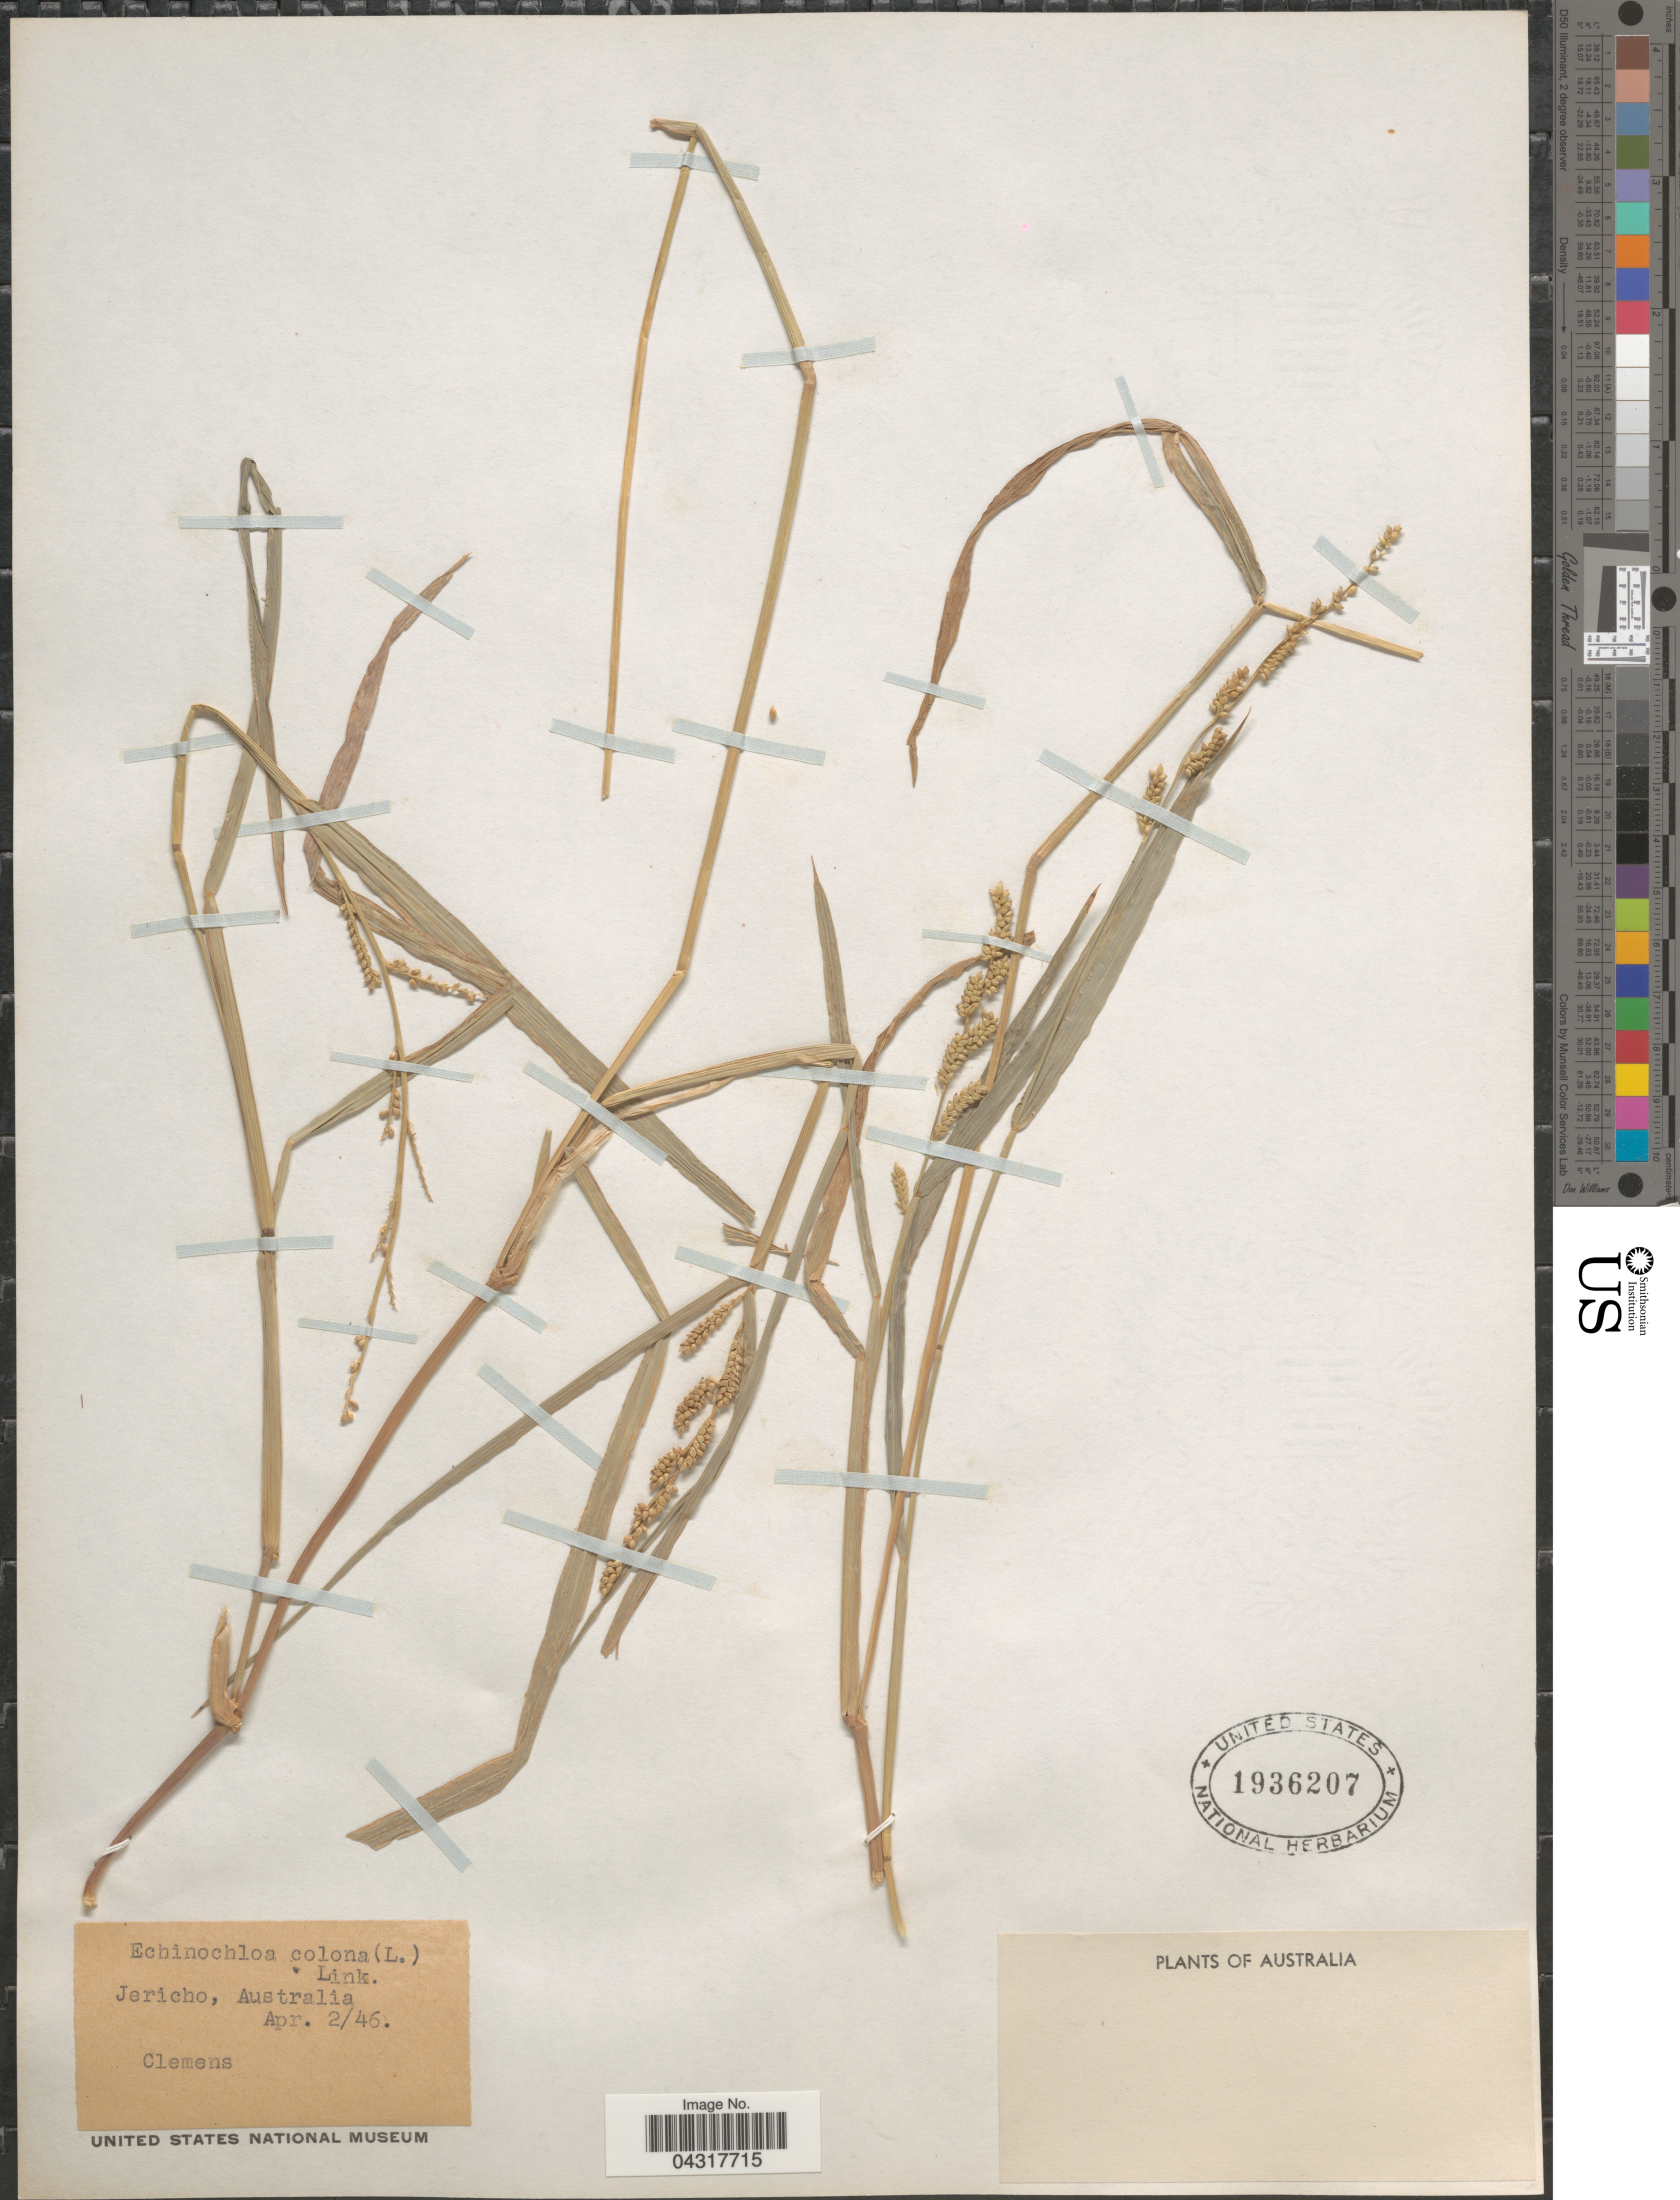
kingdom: Plantae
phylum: Tracheophyta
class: Liliopsida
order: Poales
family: Poaceae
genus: Echinochloa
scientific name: Echinochloa colona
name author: (L.) Link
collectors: -. Clemens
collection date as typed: Transcribed d/m/y: 2/4/46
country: Australia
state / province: Queensland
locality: Jericho.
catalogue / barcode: US 1936207